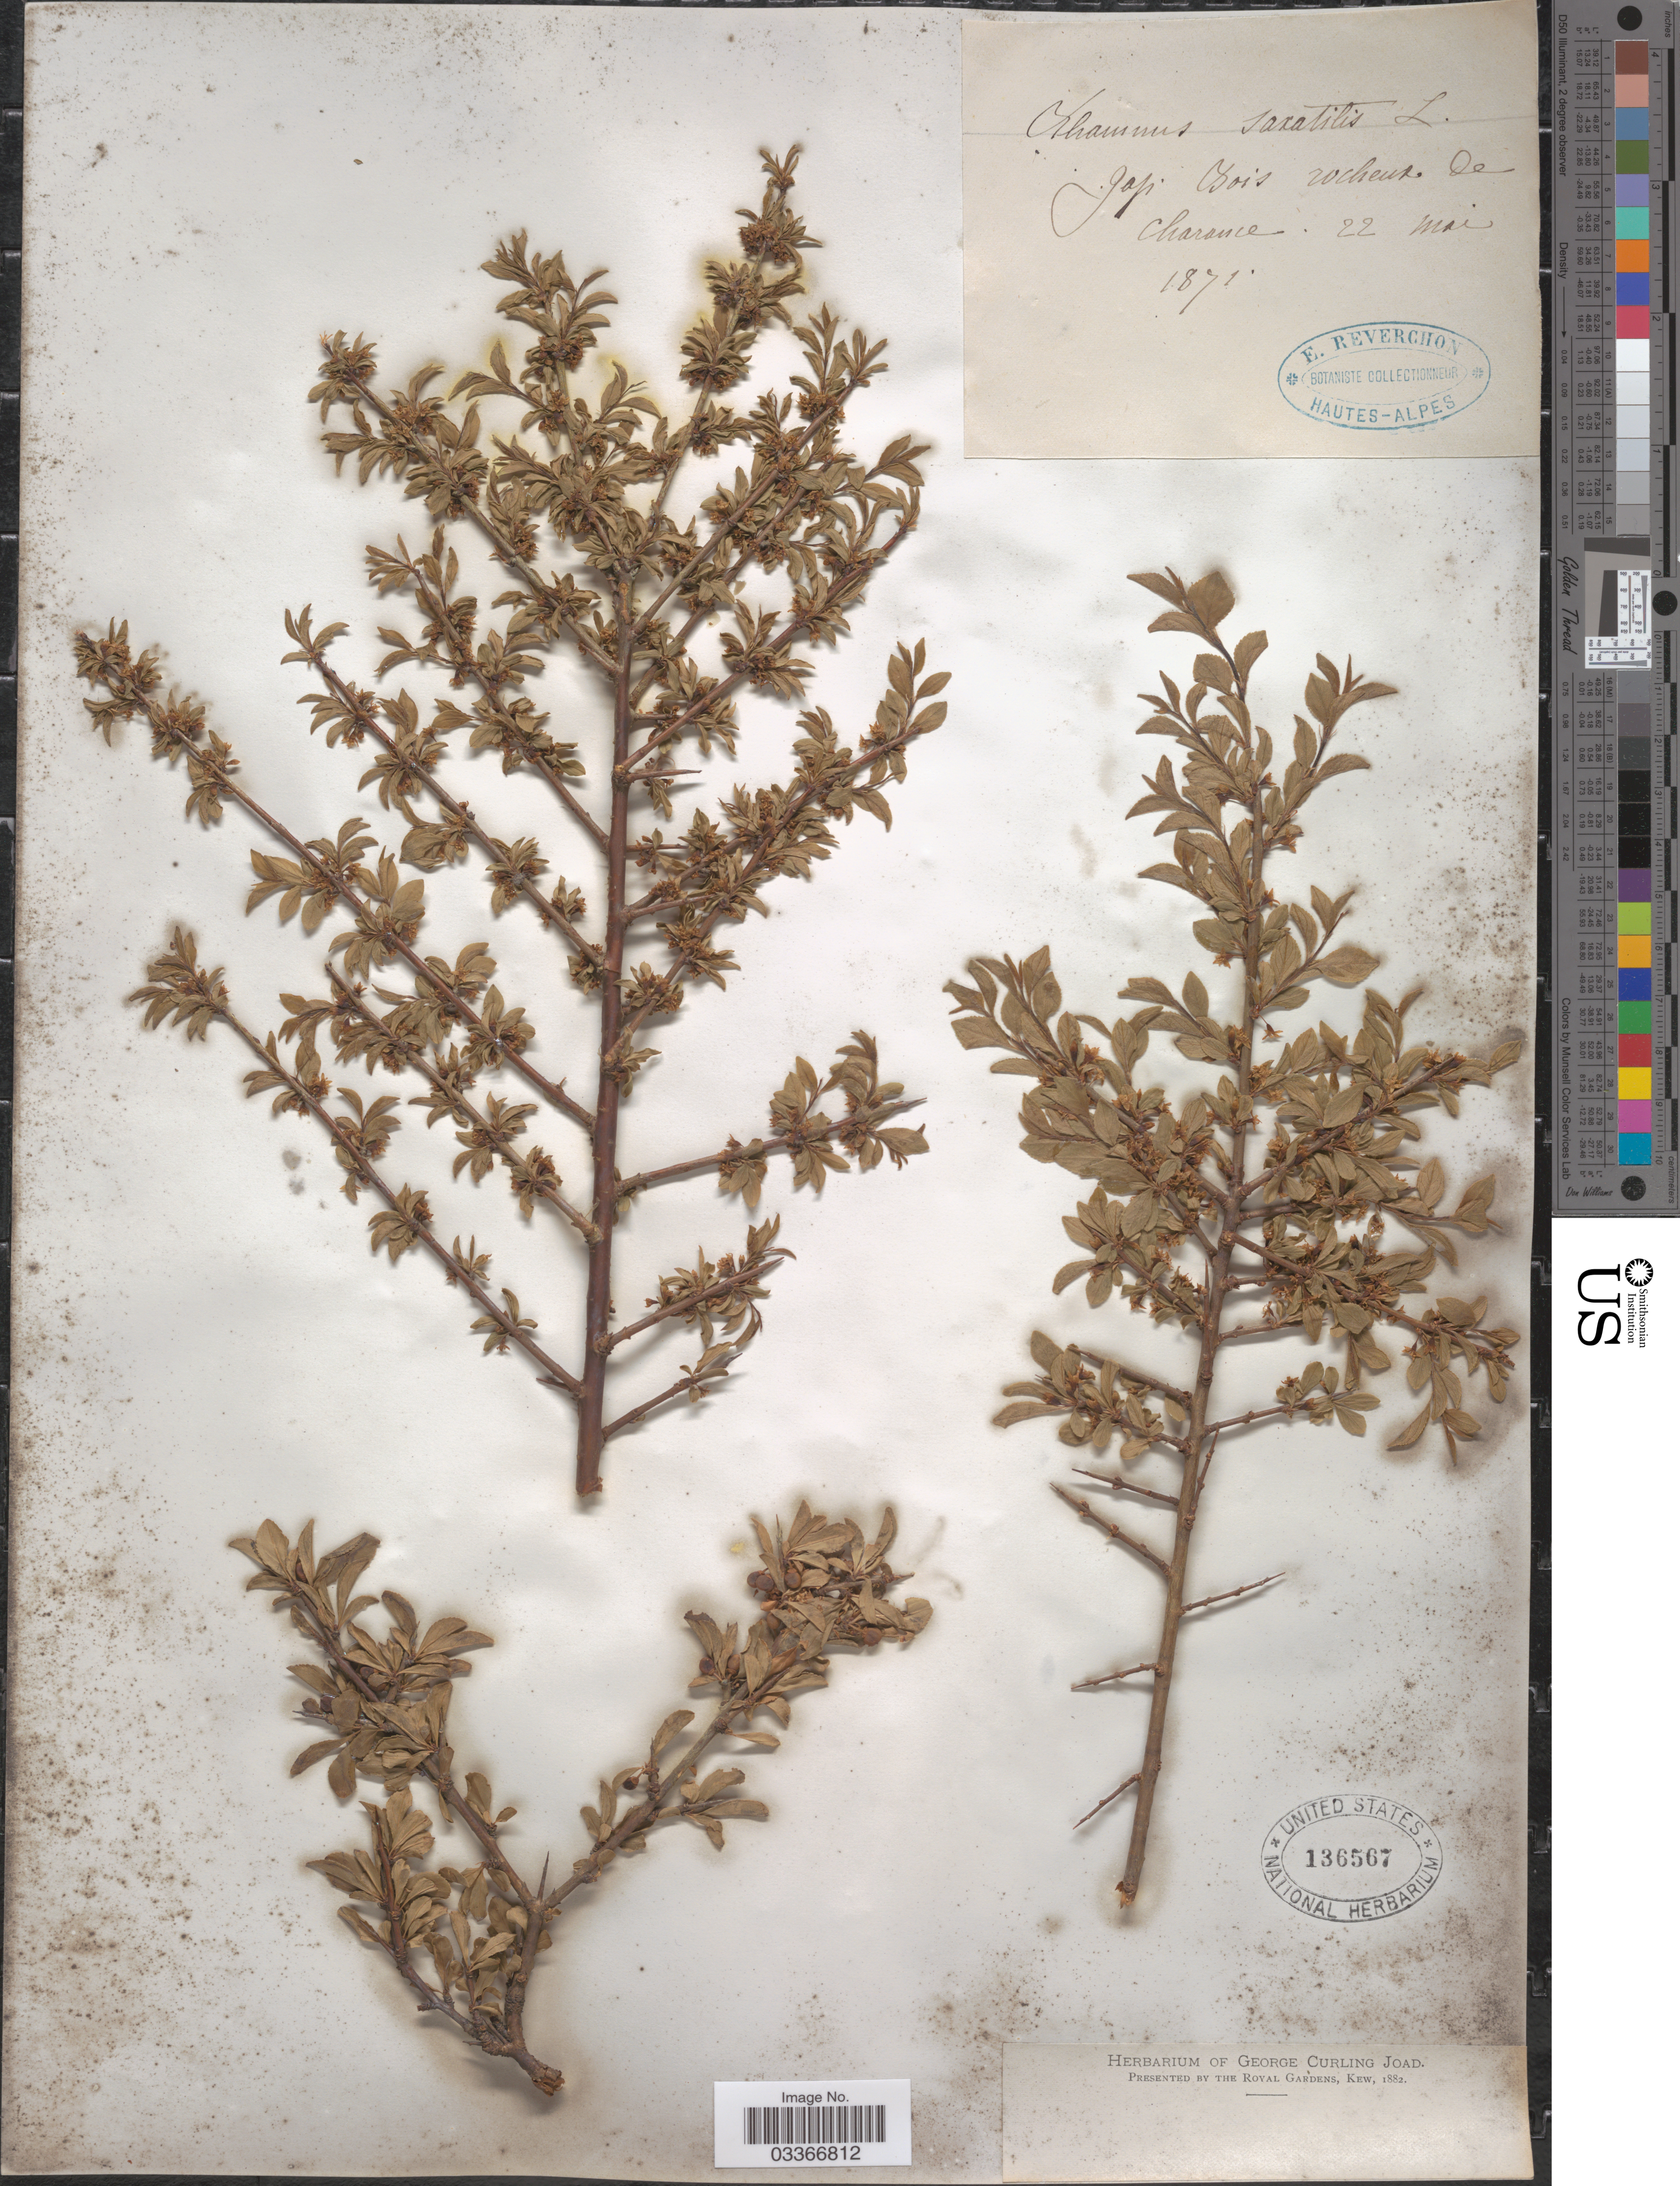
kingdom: Plantae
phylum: Tracheophyta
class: Magnoliopsida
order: Rosales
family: Rhamnaceae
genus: Rhamnus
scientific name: Rhamnus saxatilis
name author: Jacq.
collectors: E. Reverchon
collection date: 1871-05-22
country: France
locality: Bois rocheux de Charance.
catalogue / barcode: US 136567